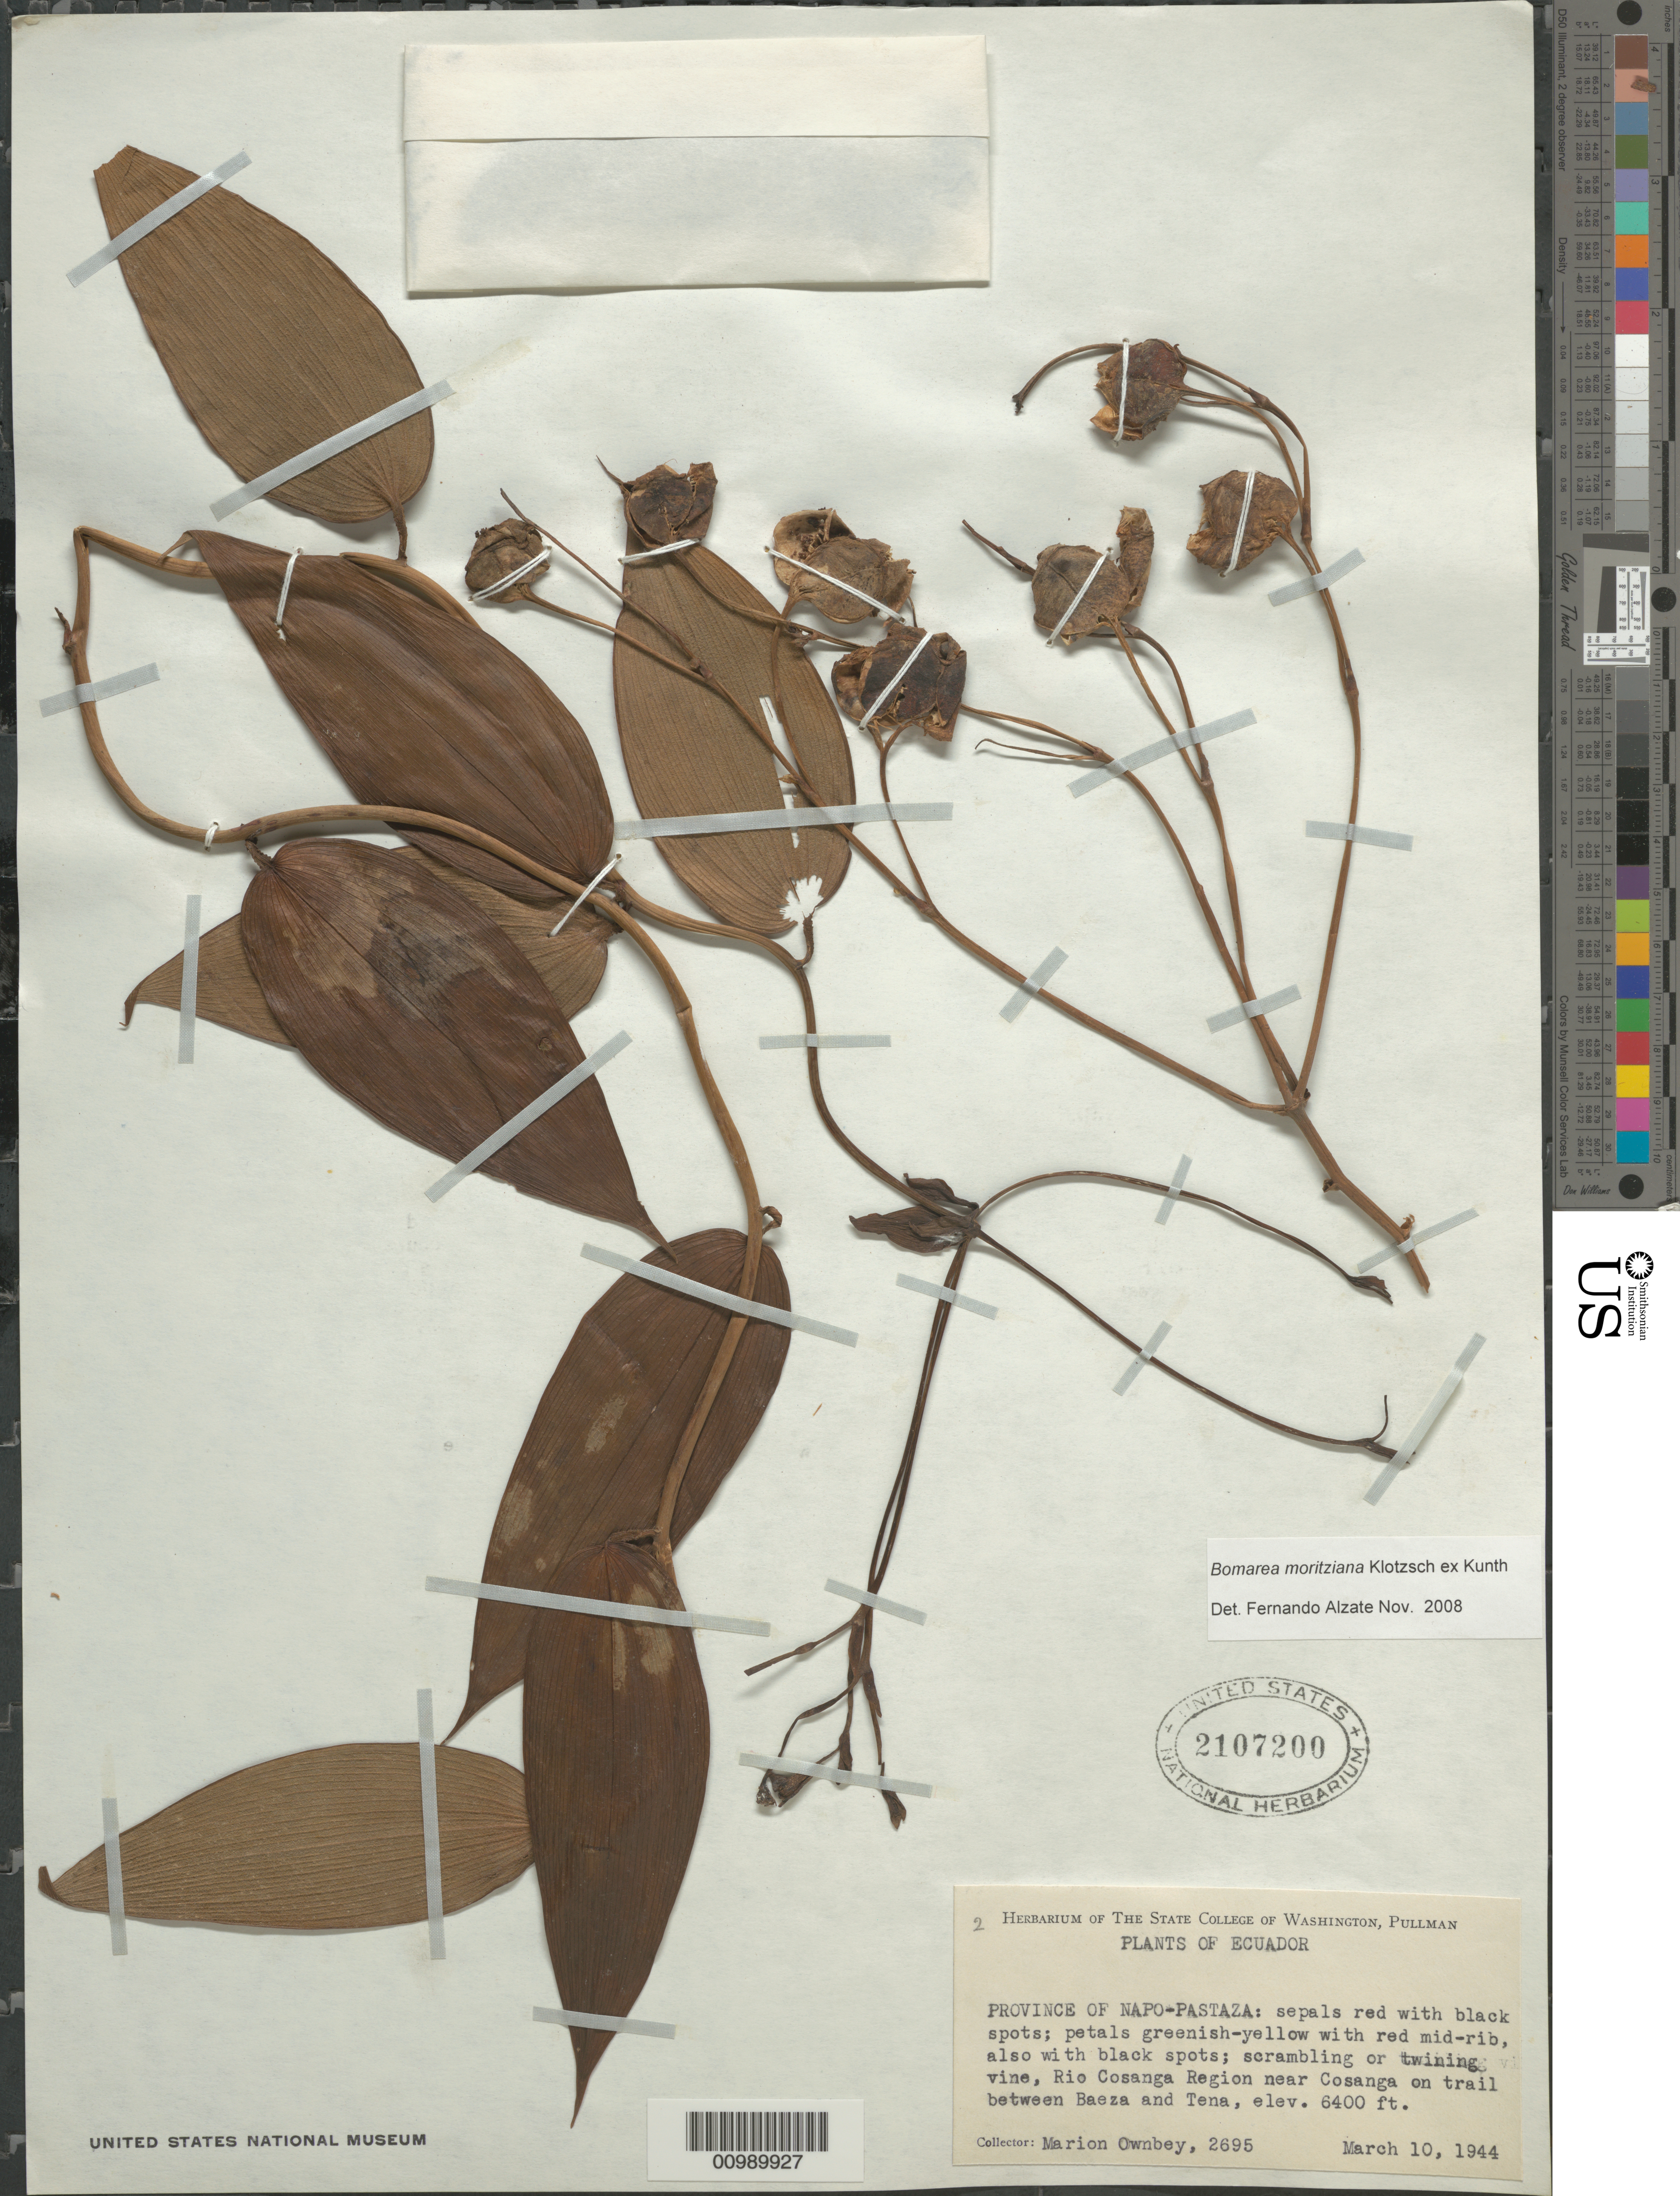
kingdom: Plantae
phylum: Tracheophyta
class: Liliopsida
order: Liliales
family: Alstroemeriaceae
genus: Bomarea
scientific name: Bomarea moritziana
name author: Klotzsch ex Kunth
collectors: F. M. Ownbey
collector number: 2695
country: Ecuador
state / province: Napo / Pastaza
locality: Rio Cosanga Region near Cosanga on trail between Baeza and Tena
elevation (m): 1951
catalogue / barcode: US 2107200